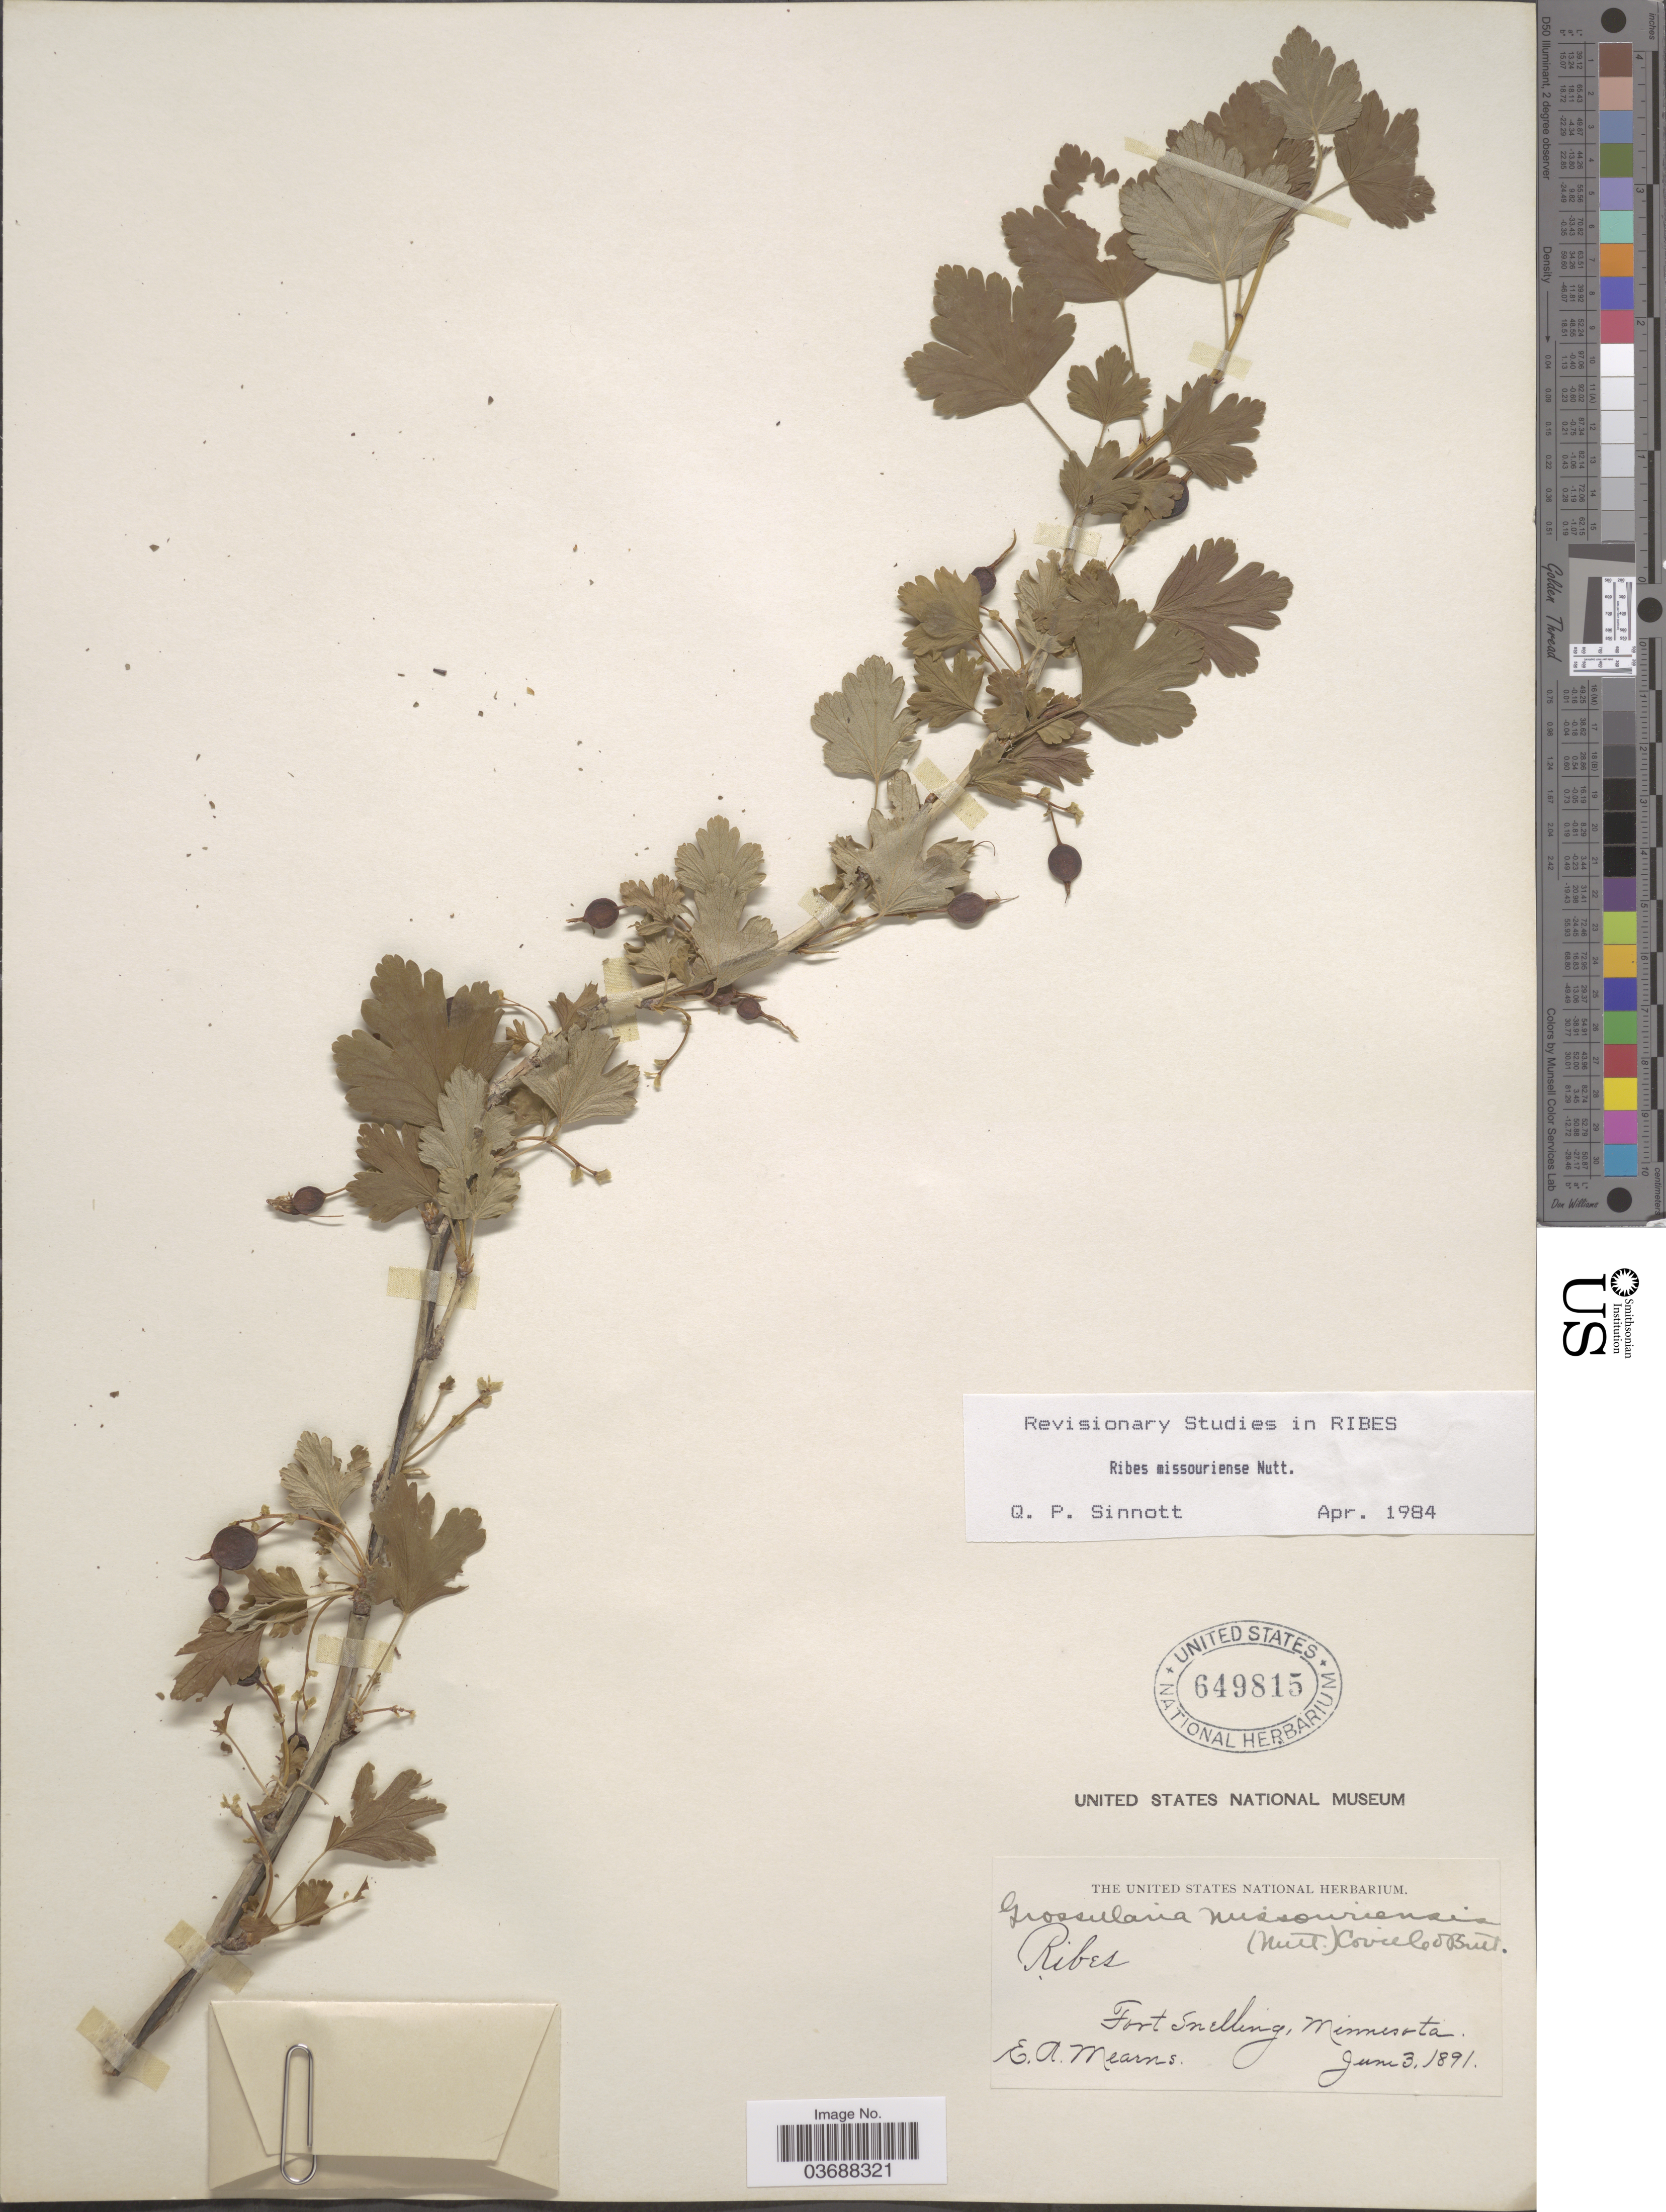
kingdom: Plantae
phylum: Tracheophyta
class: Magnoliopsida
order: Saxifragales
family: Grossulariaceae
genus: Ribes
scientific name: Ribes missouriense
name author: Nutt.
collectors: E. A. Mearns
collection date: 1891-06-03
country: United States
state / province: Minnesota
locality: Fort Snelling.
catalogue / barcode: US 649815